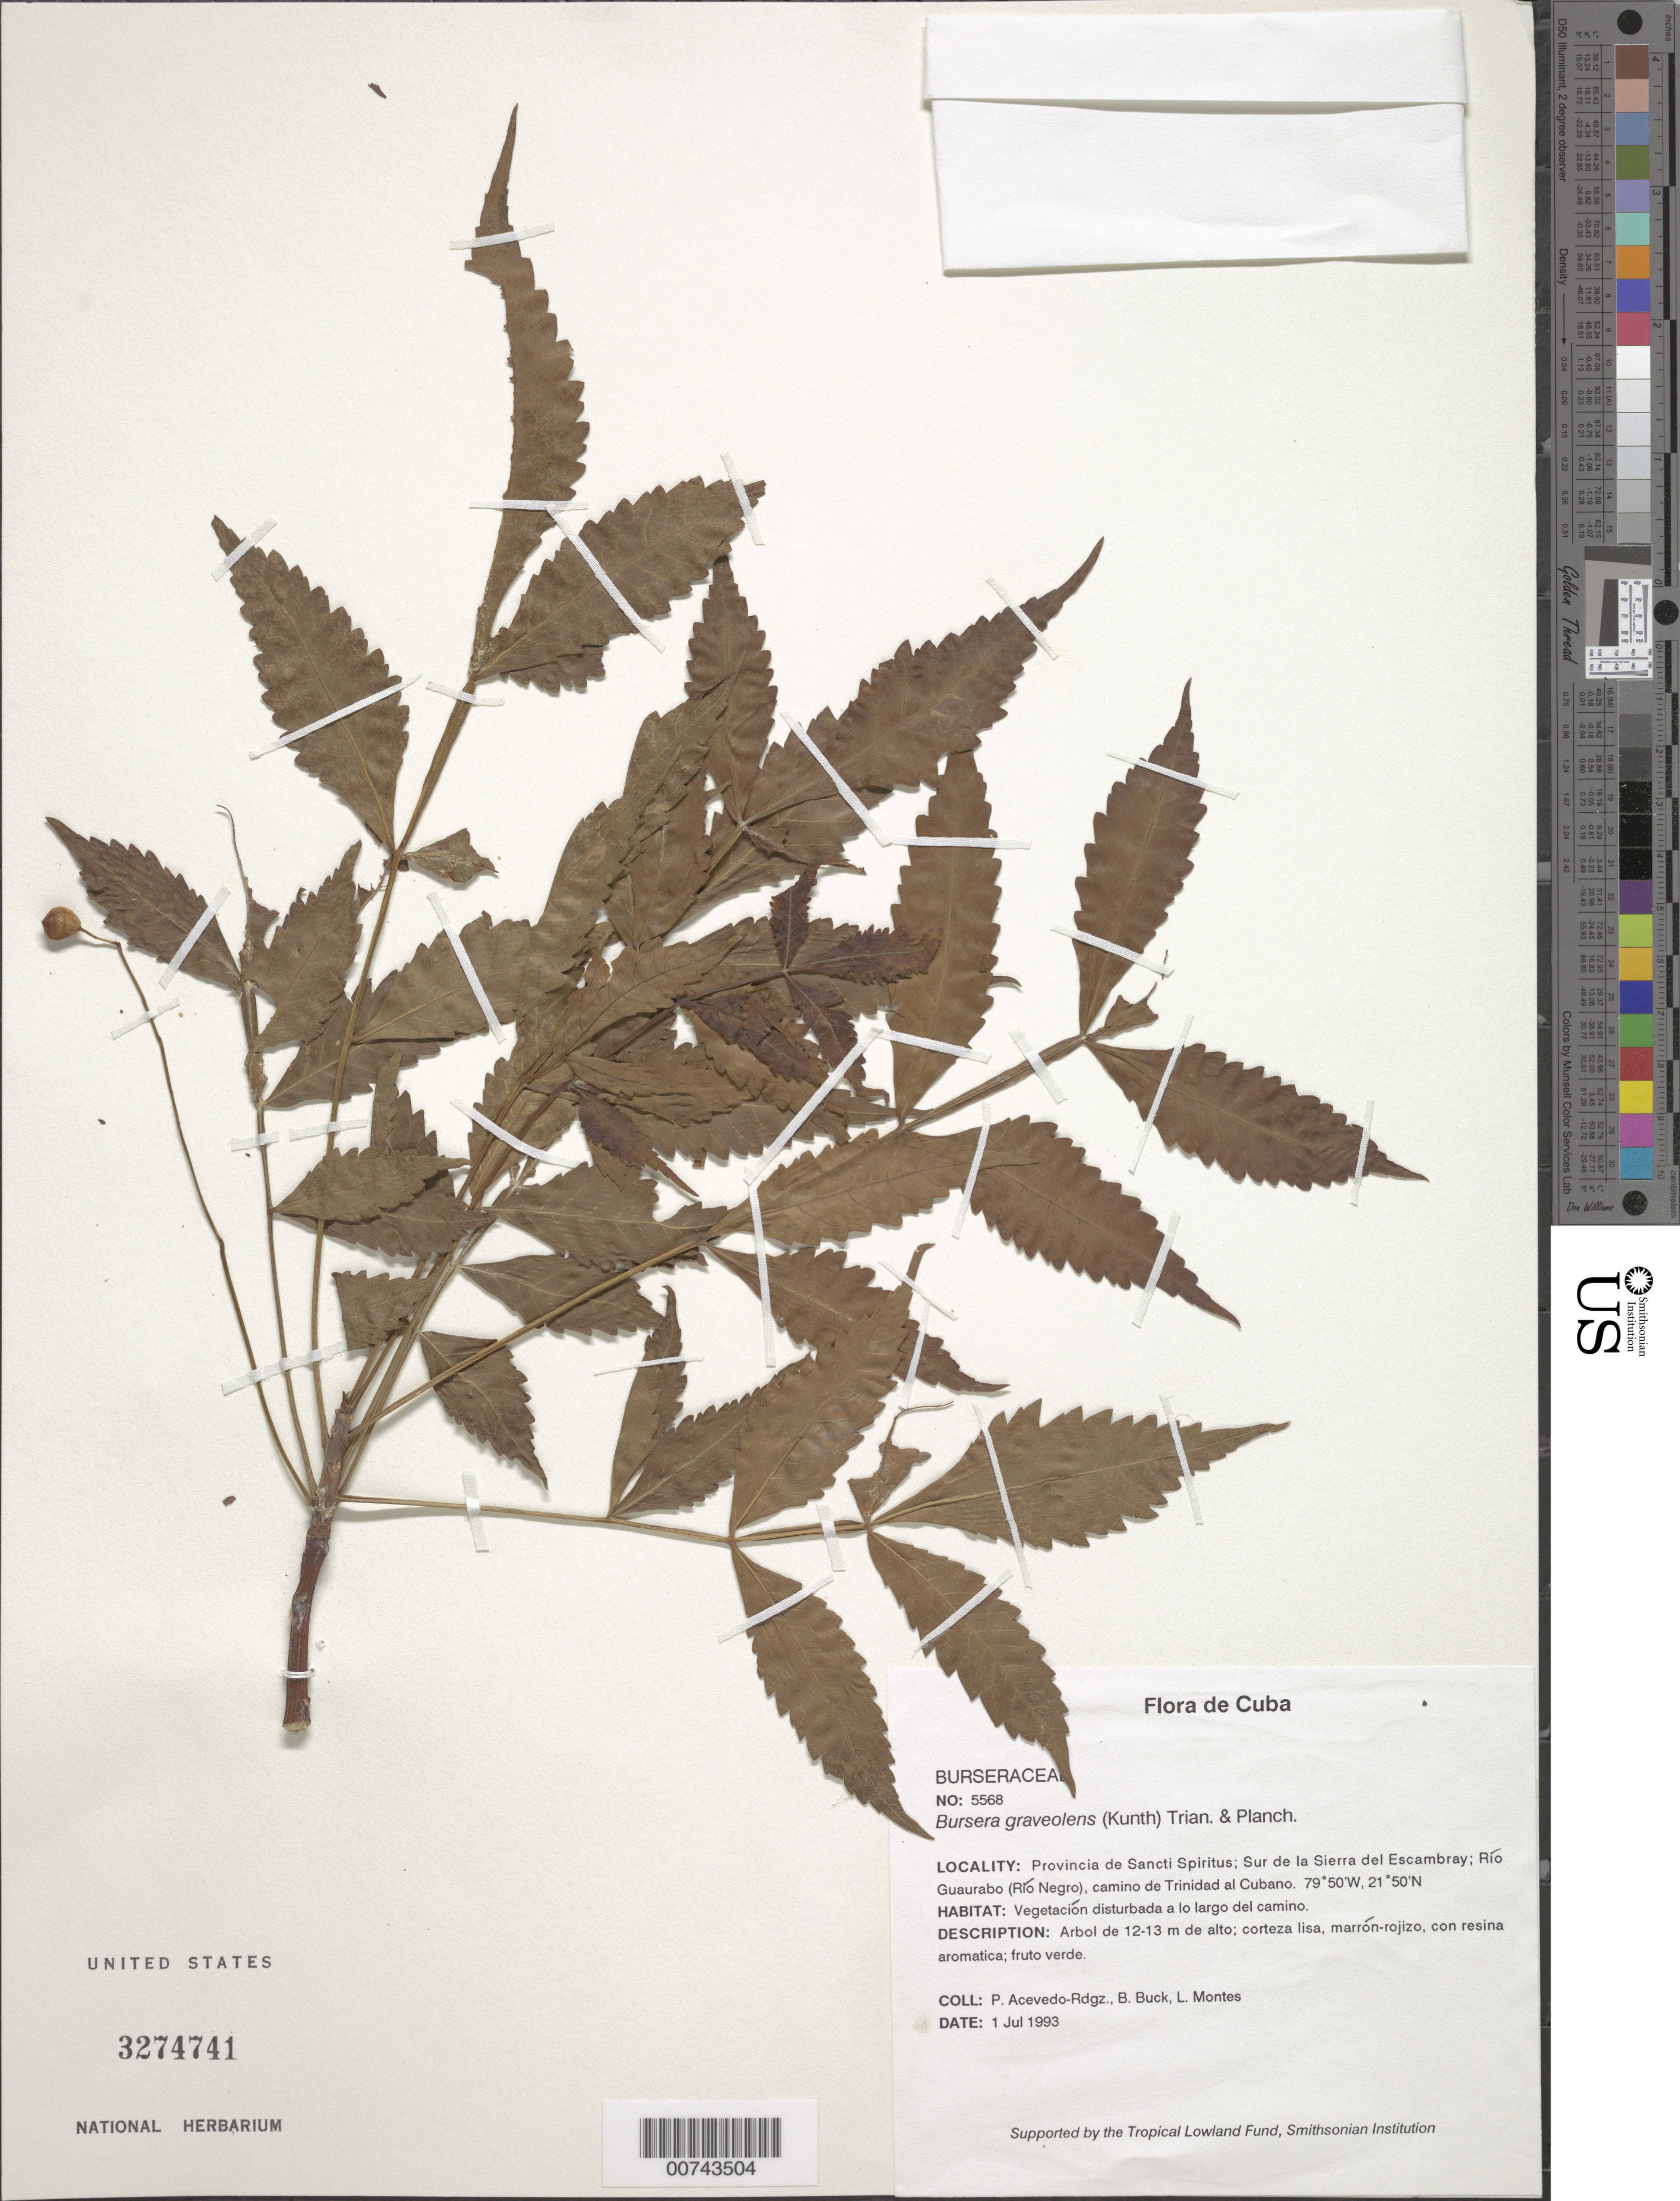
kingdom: Plantae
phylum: Tracheophyta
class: Magnoliopsida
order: Sapindales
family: Burseraceae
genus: Bursera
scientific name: Bursera graveolens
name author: (Kunth) Triana & Planch.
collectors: P. Acevedo-Rodr., B. Buck & L. Montes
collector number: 5568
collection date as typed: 01 Jul 1993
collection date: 1993-07-01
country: Cuba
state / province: Sancti Spiritus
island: Cuba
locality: Sur de la Sierra del Escambray; Río Guaurabo (Río Negro), camino de Trinidad al Cubano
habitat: Vegetacion disturbada a lo largo del camino.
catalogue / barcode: US 3274741